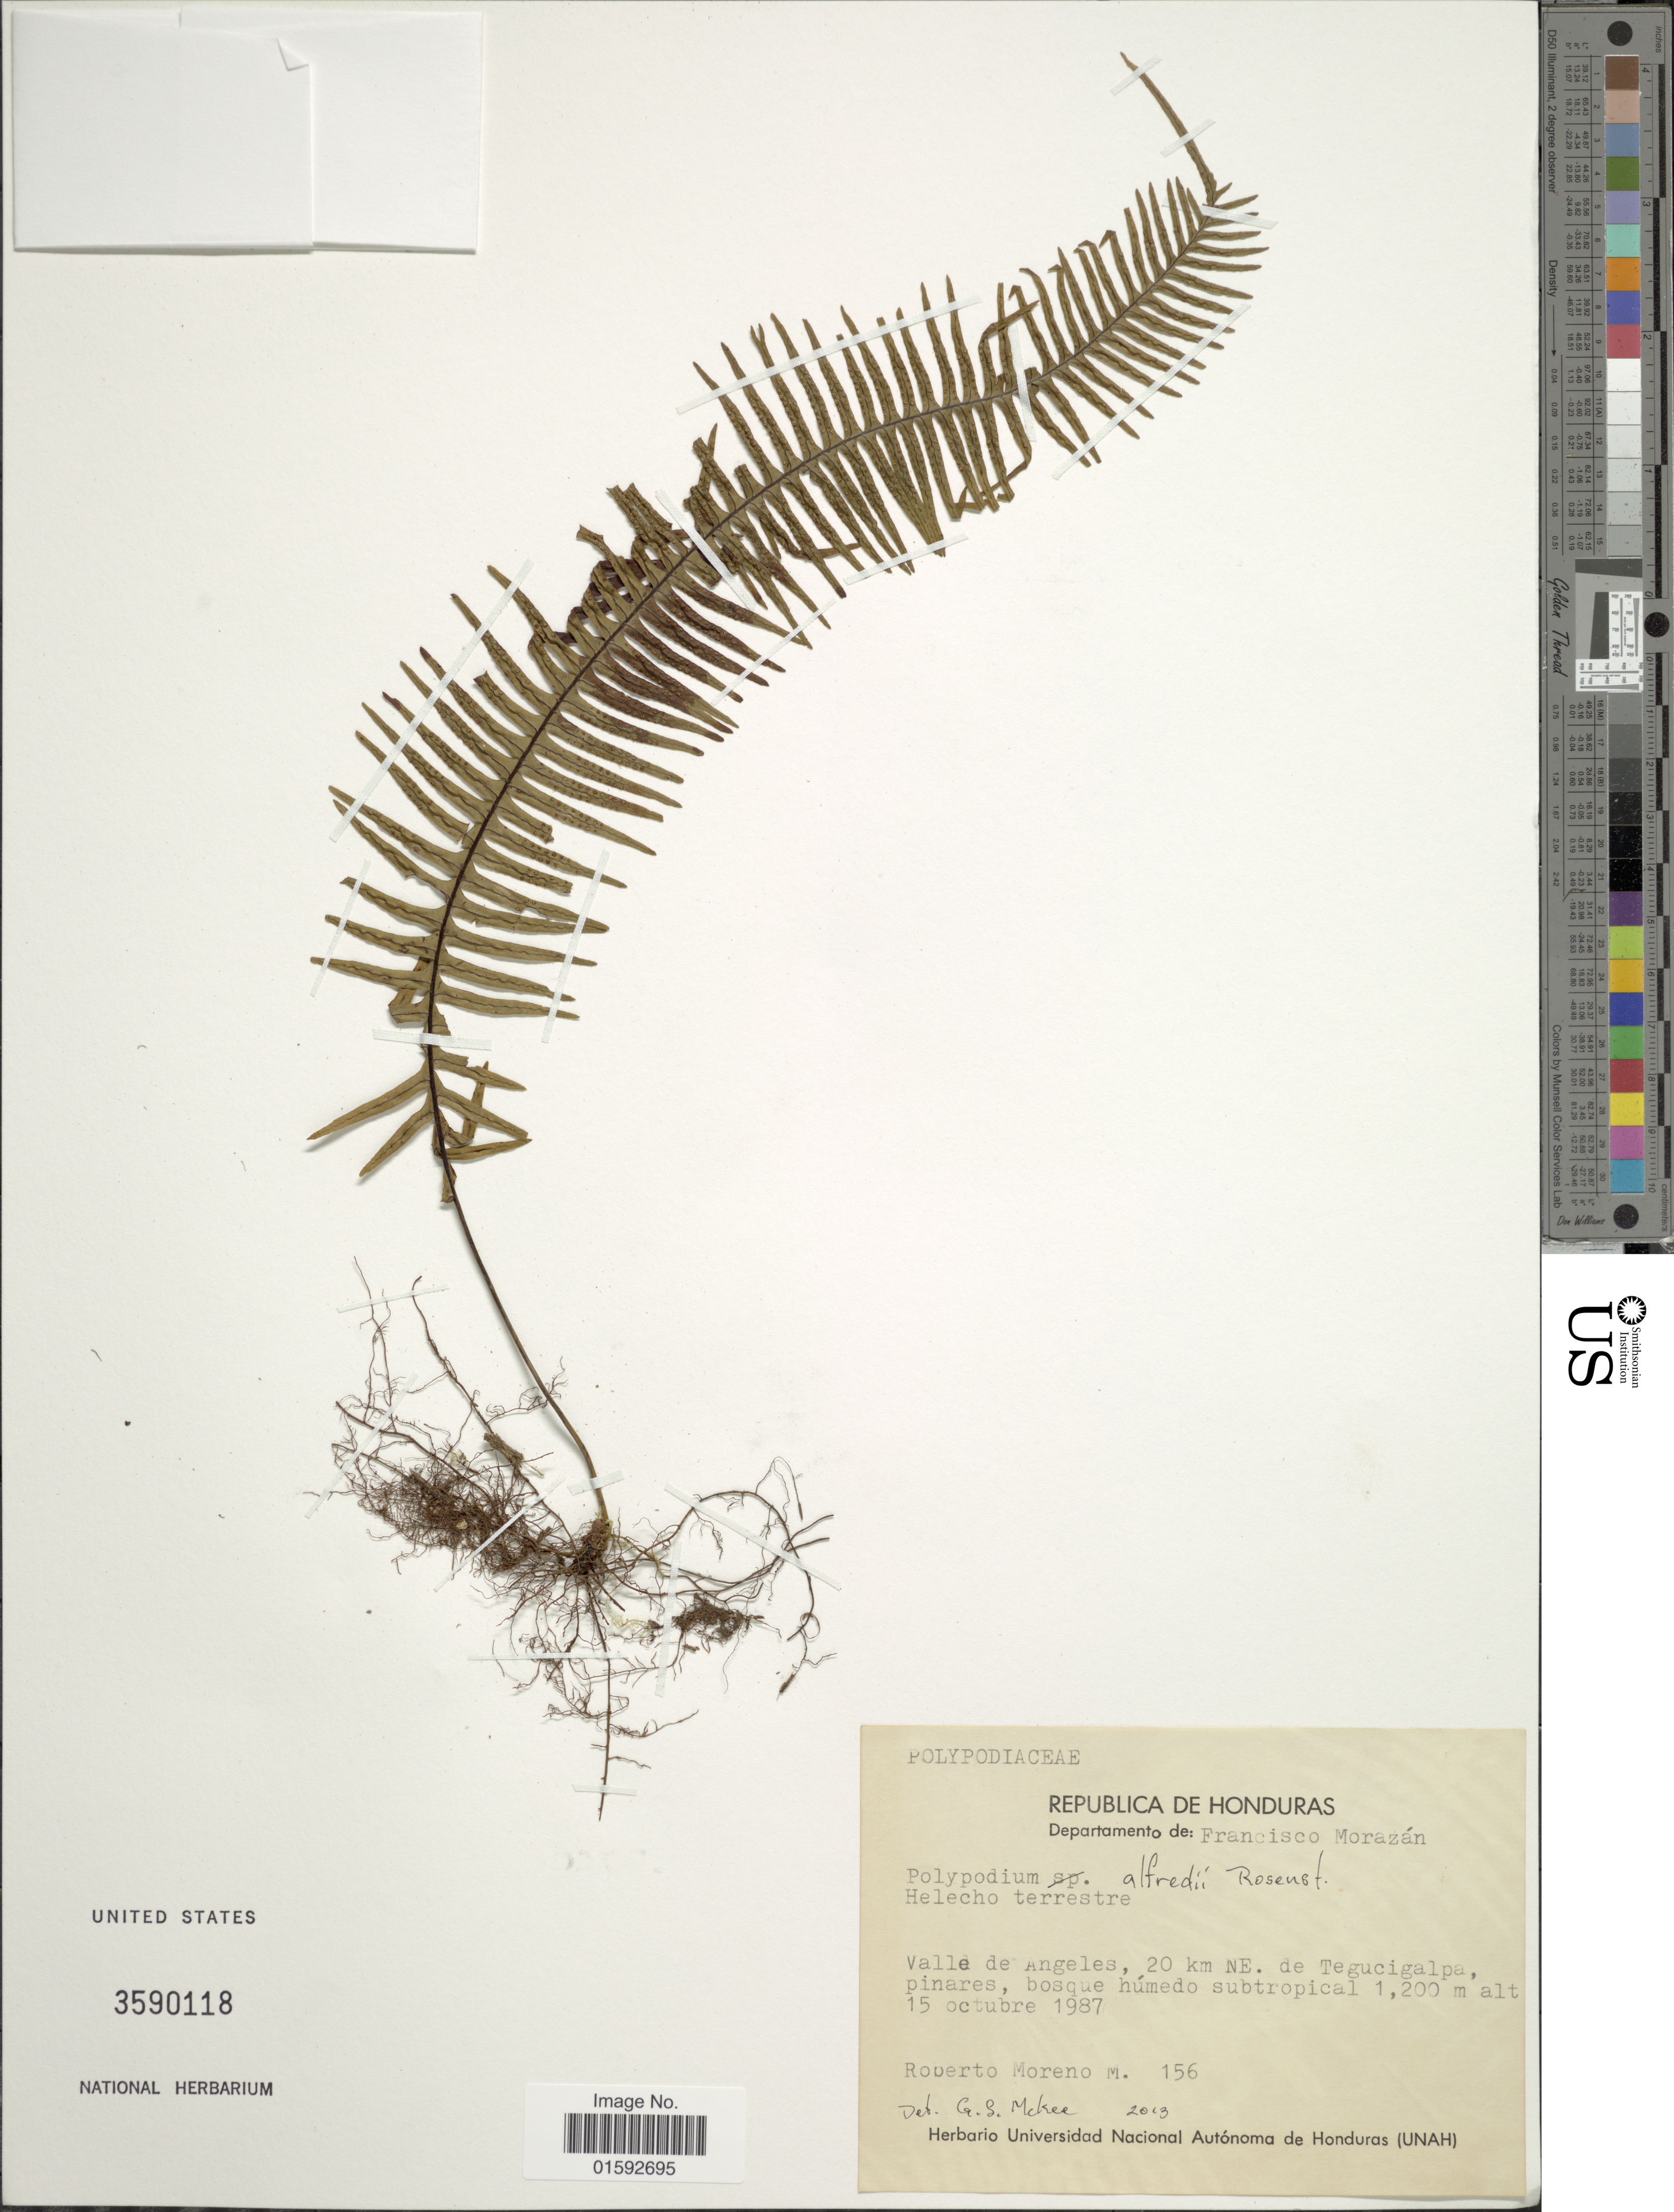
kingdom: Plantae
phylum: Tracheophyta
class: Polypodiopsida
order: Polypodiales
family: Polypodiaceae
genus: Pecluma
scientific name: Pecluma alfredii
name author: (Rosenst.) M.G. Price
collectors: R. Moreno M.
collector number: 156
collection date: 1987-10-15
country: Honduras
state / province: Fco. Morazán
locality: Valle de Angeles, 20 km NE. de Tegucigalpa, pinares, bosque húmedo subtropical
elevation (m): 1200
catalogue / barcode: US 3590118